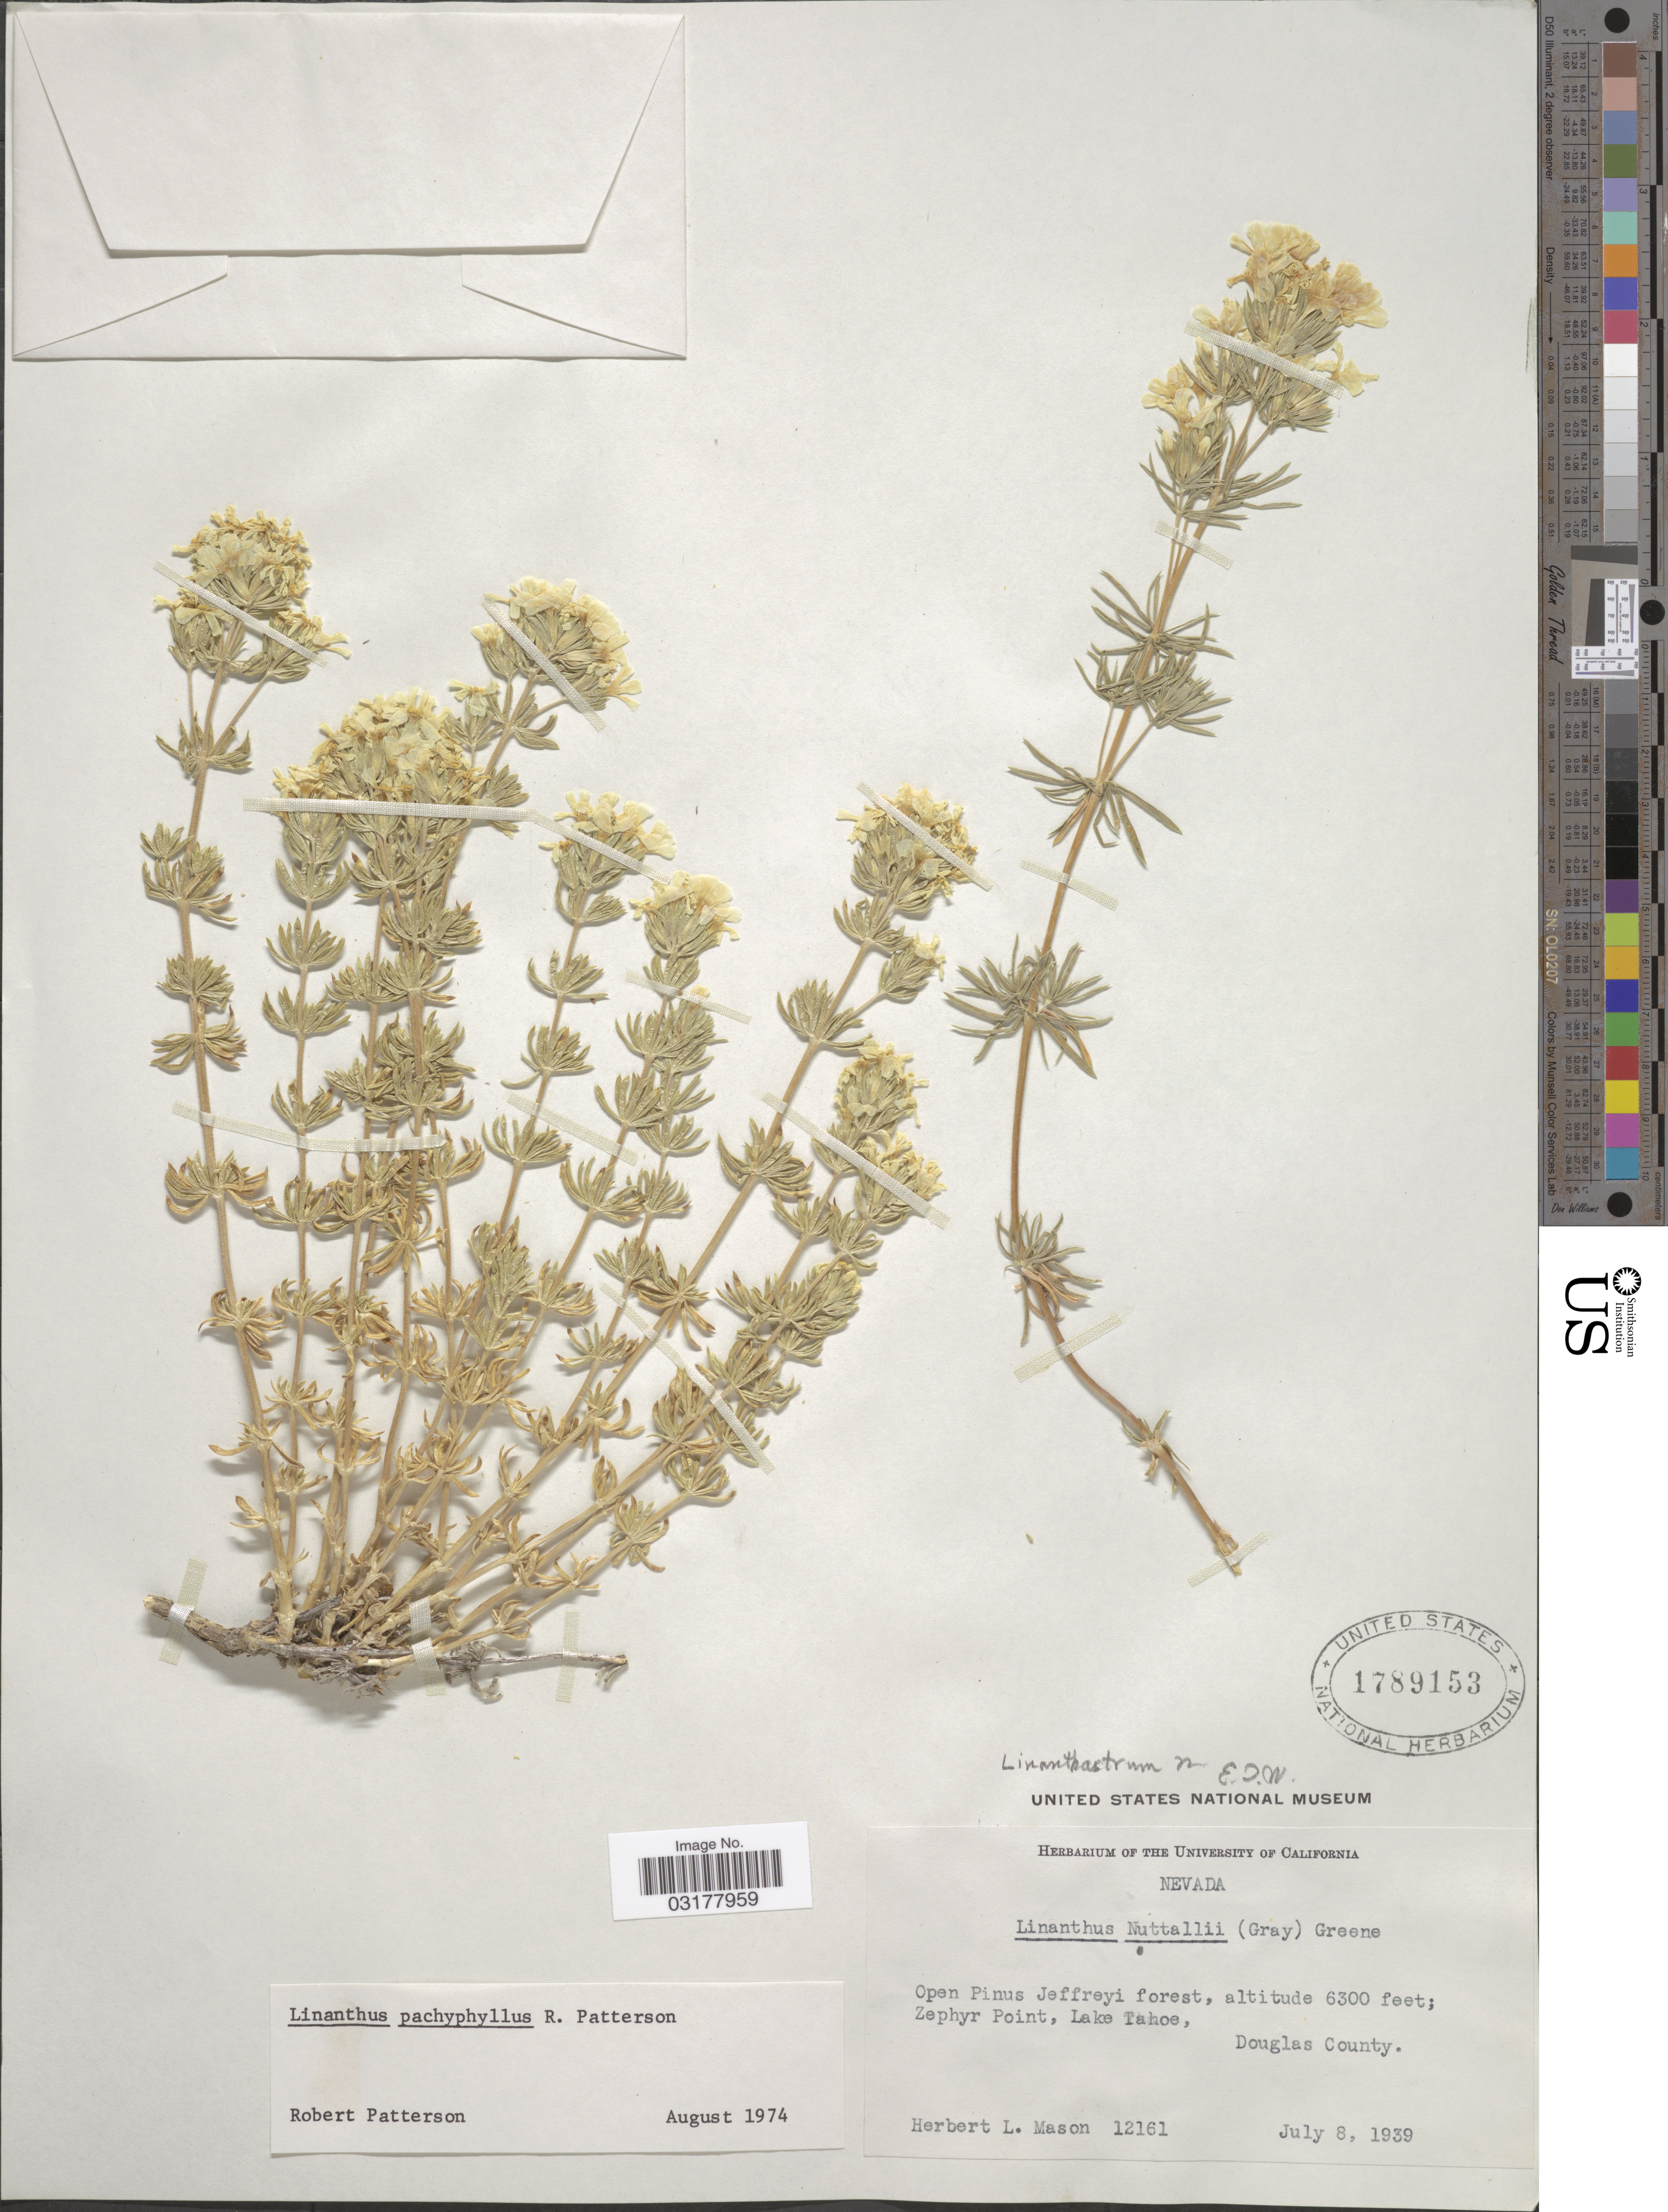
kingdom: Plantae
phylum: Tracheophyta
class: Magnoliopsida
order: Ericales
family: Polemoniaceae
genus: Leptosiphon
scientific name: Leptosiphon pachyphyllus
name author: (R. Patt.) J.M. Porter & L.A. Johnson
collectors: H. L. Mason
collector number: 12161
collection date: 1939-07-08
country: United States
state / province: Nevada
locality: Open Pinus Jeffreyi forest, Zephyr Point, Lake Tahoe, Douglas County.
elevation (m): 1920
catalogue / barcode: US 1789153